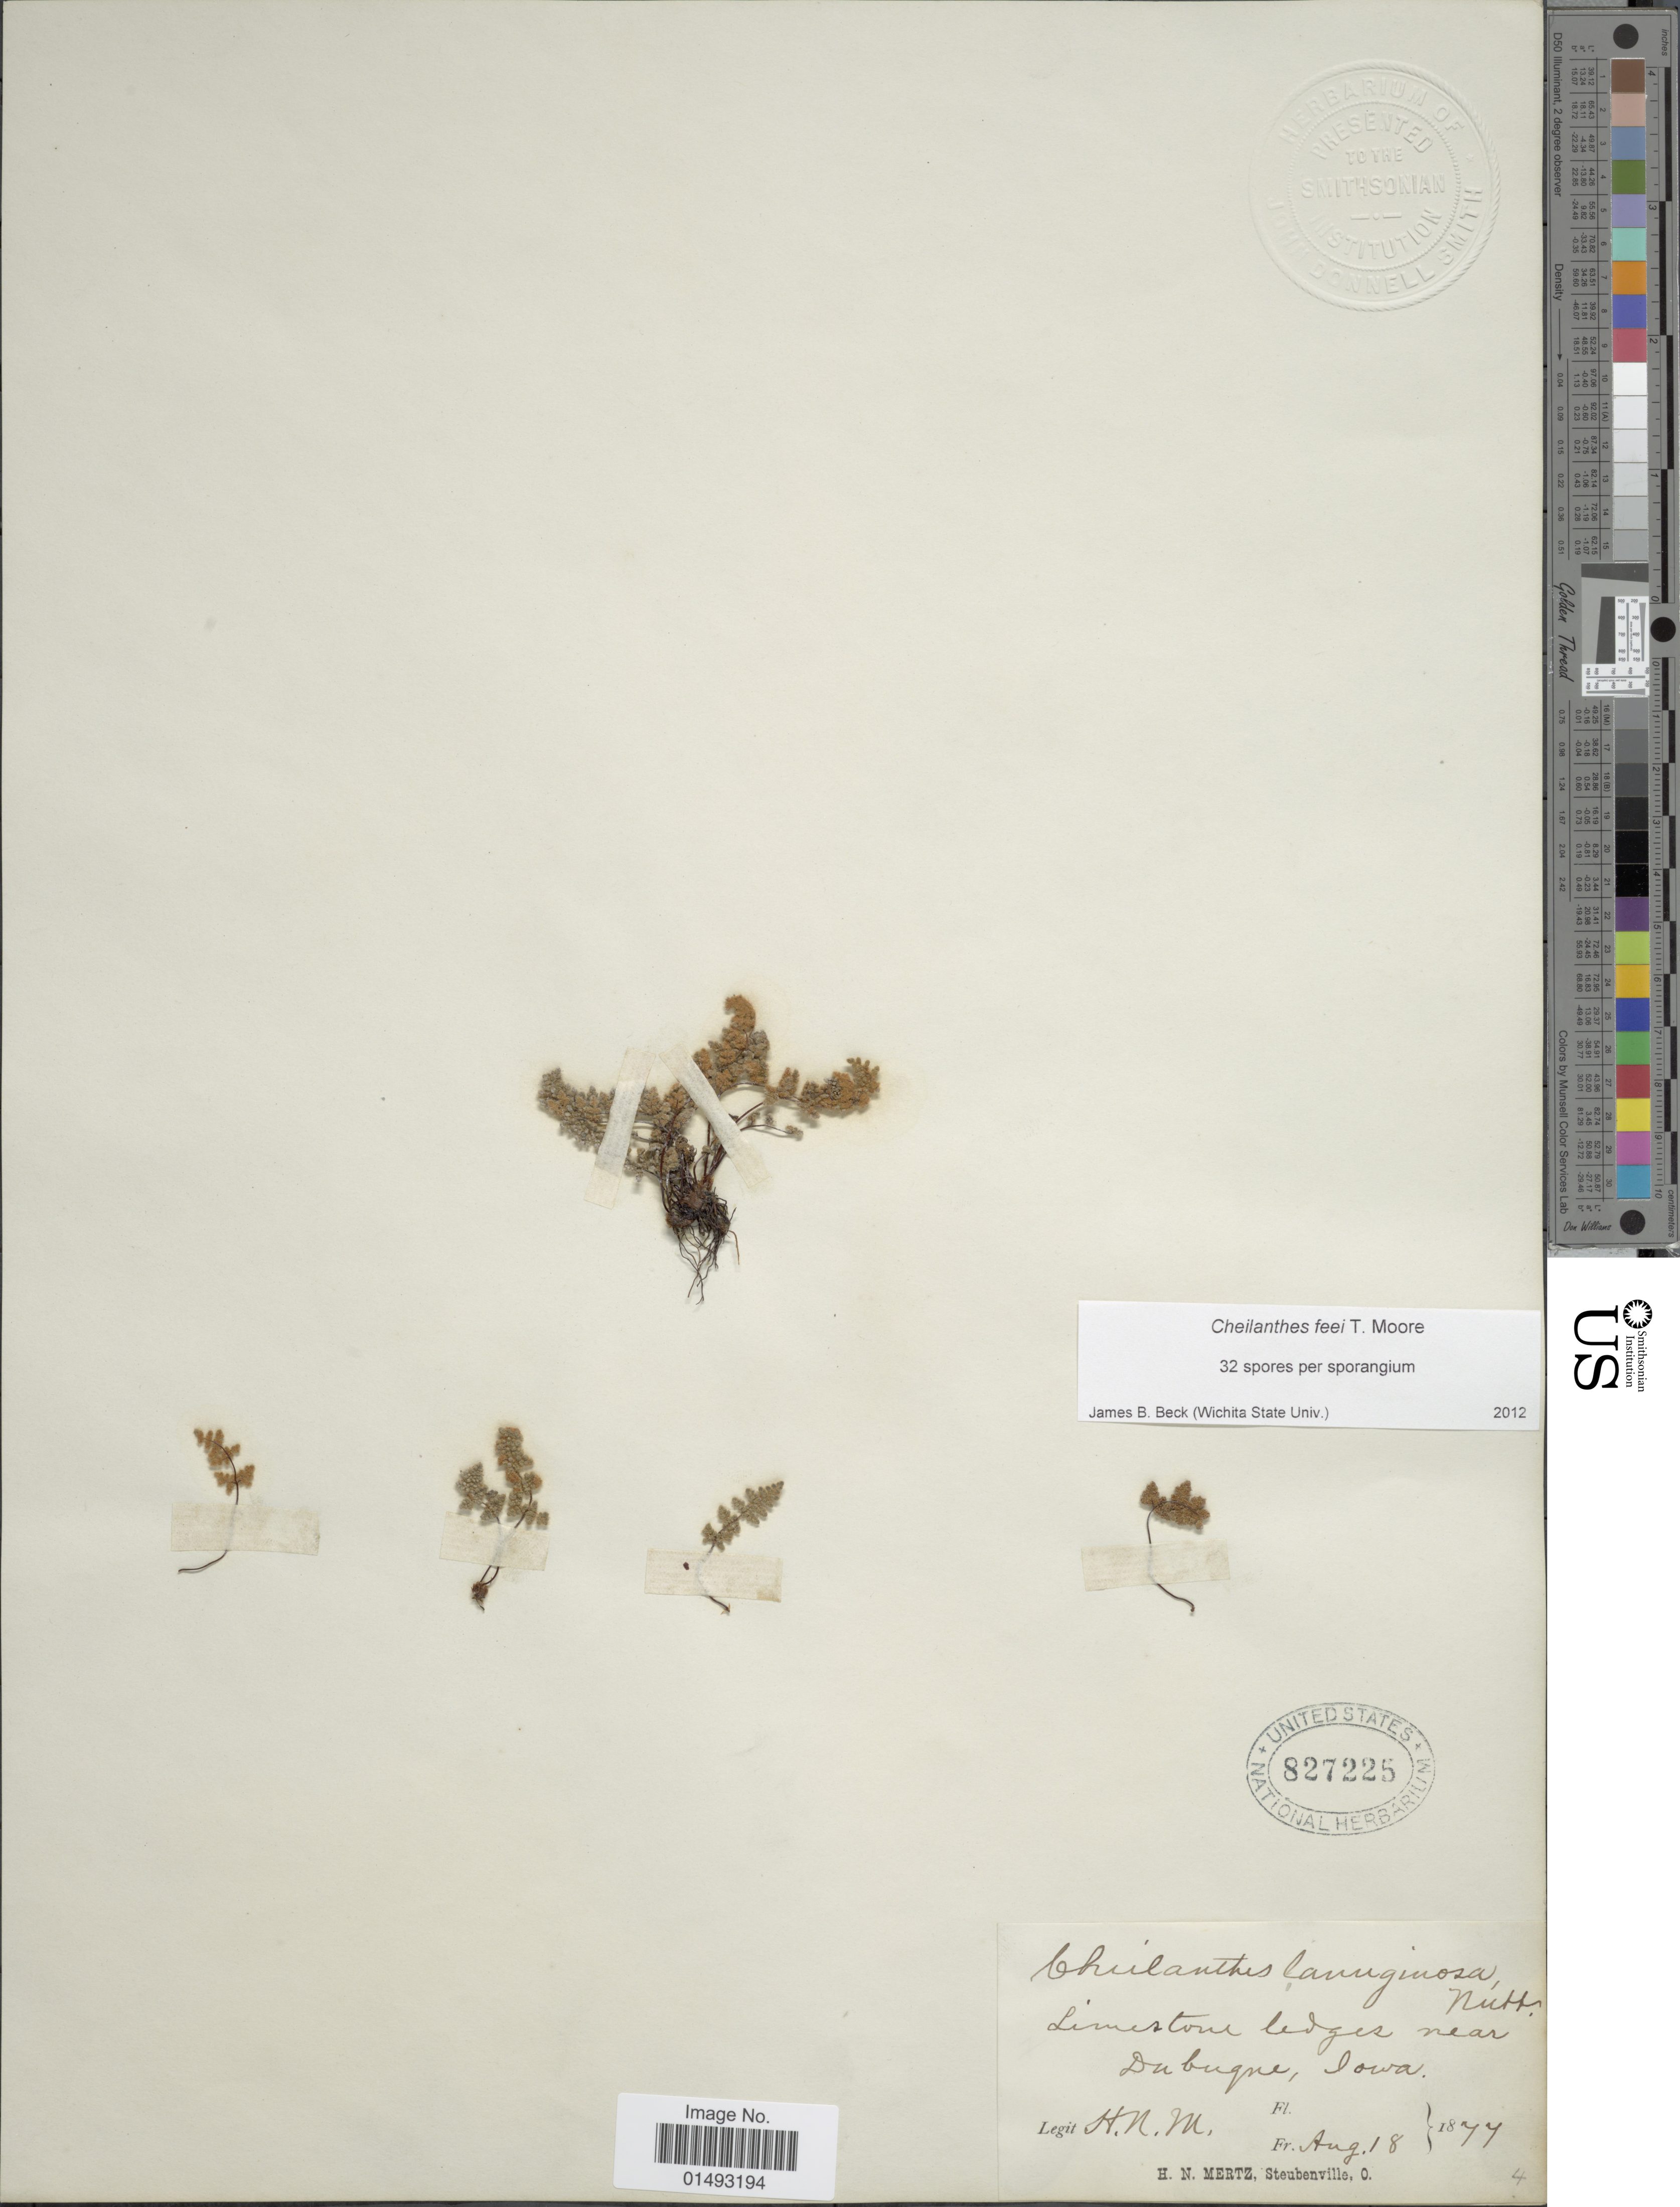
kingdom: Plantae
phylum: Tracheophyta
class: Polypodiopsida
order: Polypodiales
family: Pteridaceae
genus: Myriopteris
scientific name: Myriopteris gracilis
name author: Fée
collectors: H. Mertz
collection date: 1877-08-18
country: United States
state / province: Iowa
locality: Limestone ledges near Dubugne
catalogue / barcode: US 827225